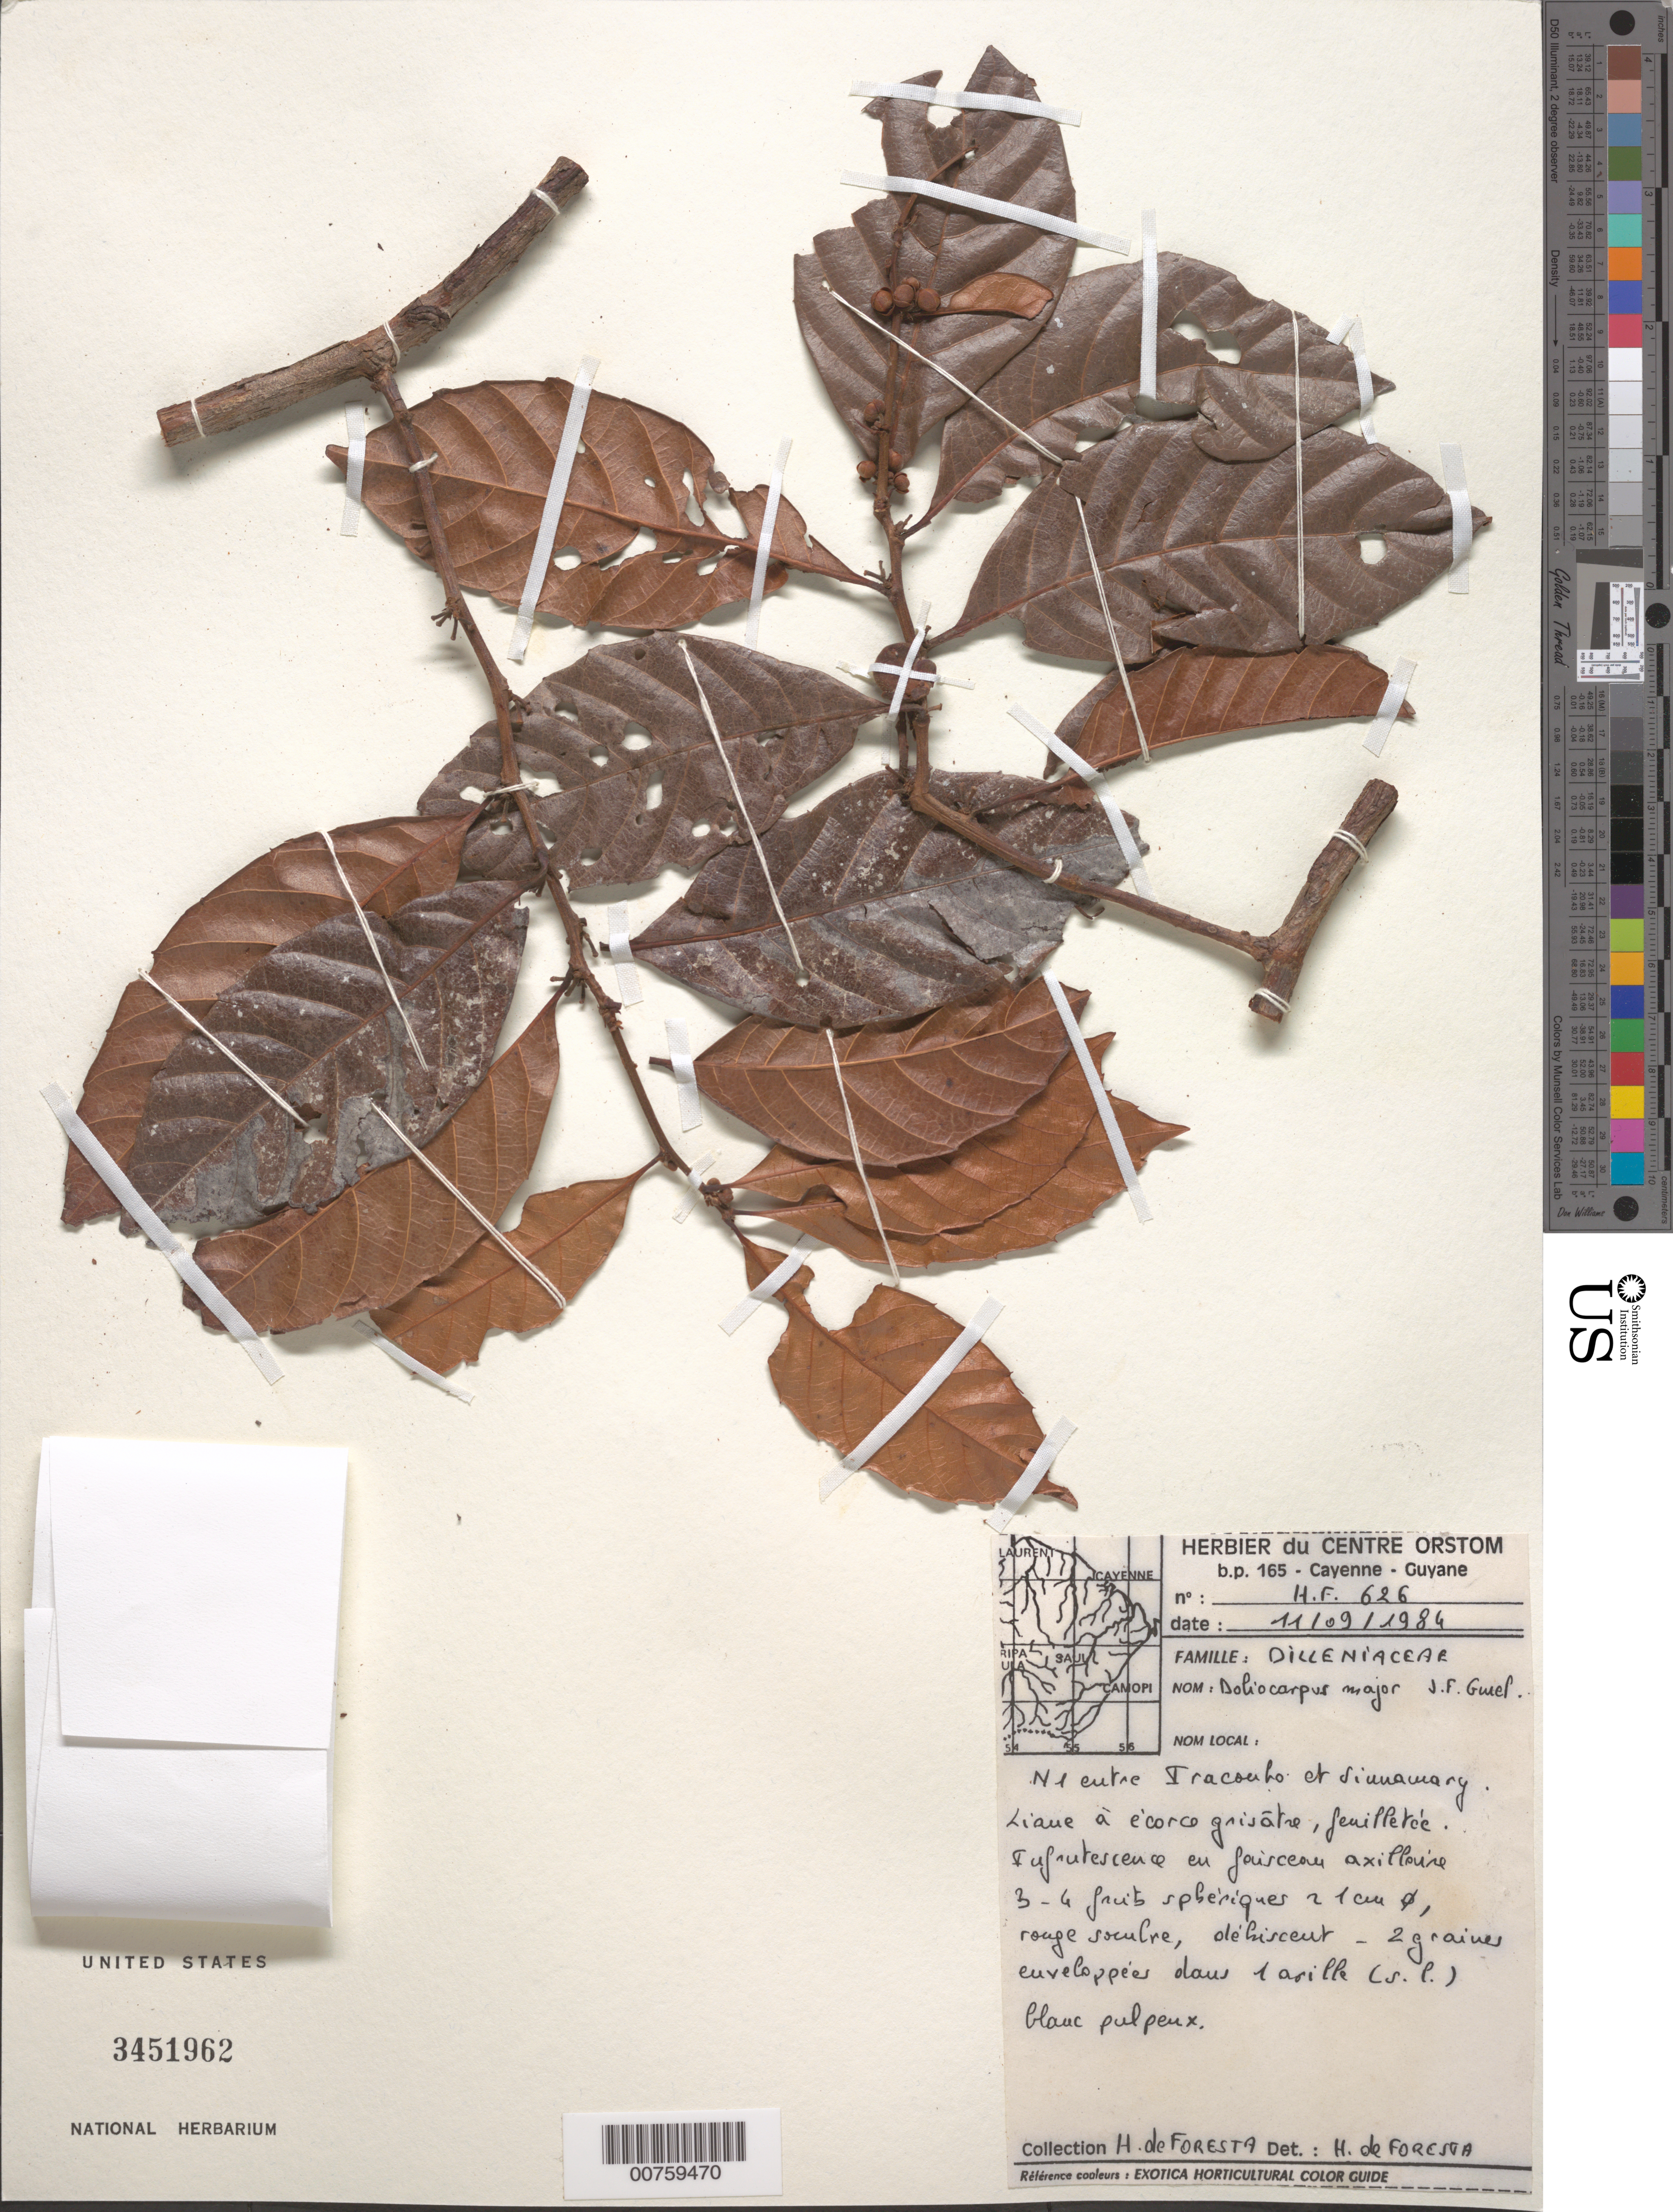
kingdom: Plantae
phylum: Tracheophyta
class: Magnoliopsida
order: Dilleniales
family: Dilleniaceae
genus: Doliocarpus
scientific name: Doliocarpus major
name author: J.F. Gmel.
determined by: de Foresta, H.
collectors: H. de Foresta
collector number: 626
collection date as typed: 11-Sep-84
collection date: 1984-09-11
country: French Guiana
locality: N 1, entre Iracoubo et Sinnamary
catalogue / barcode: US 3451962